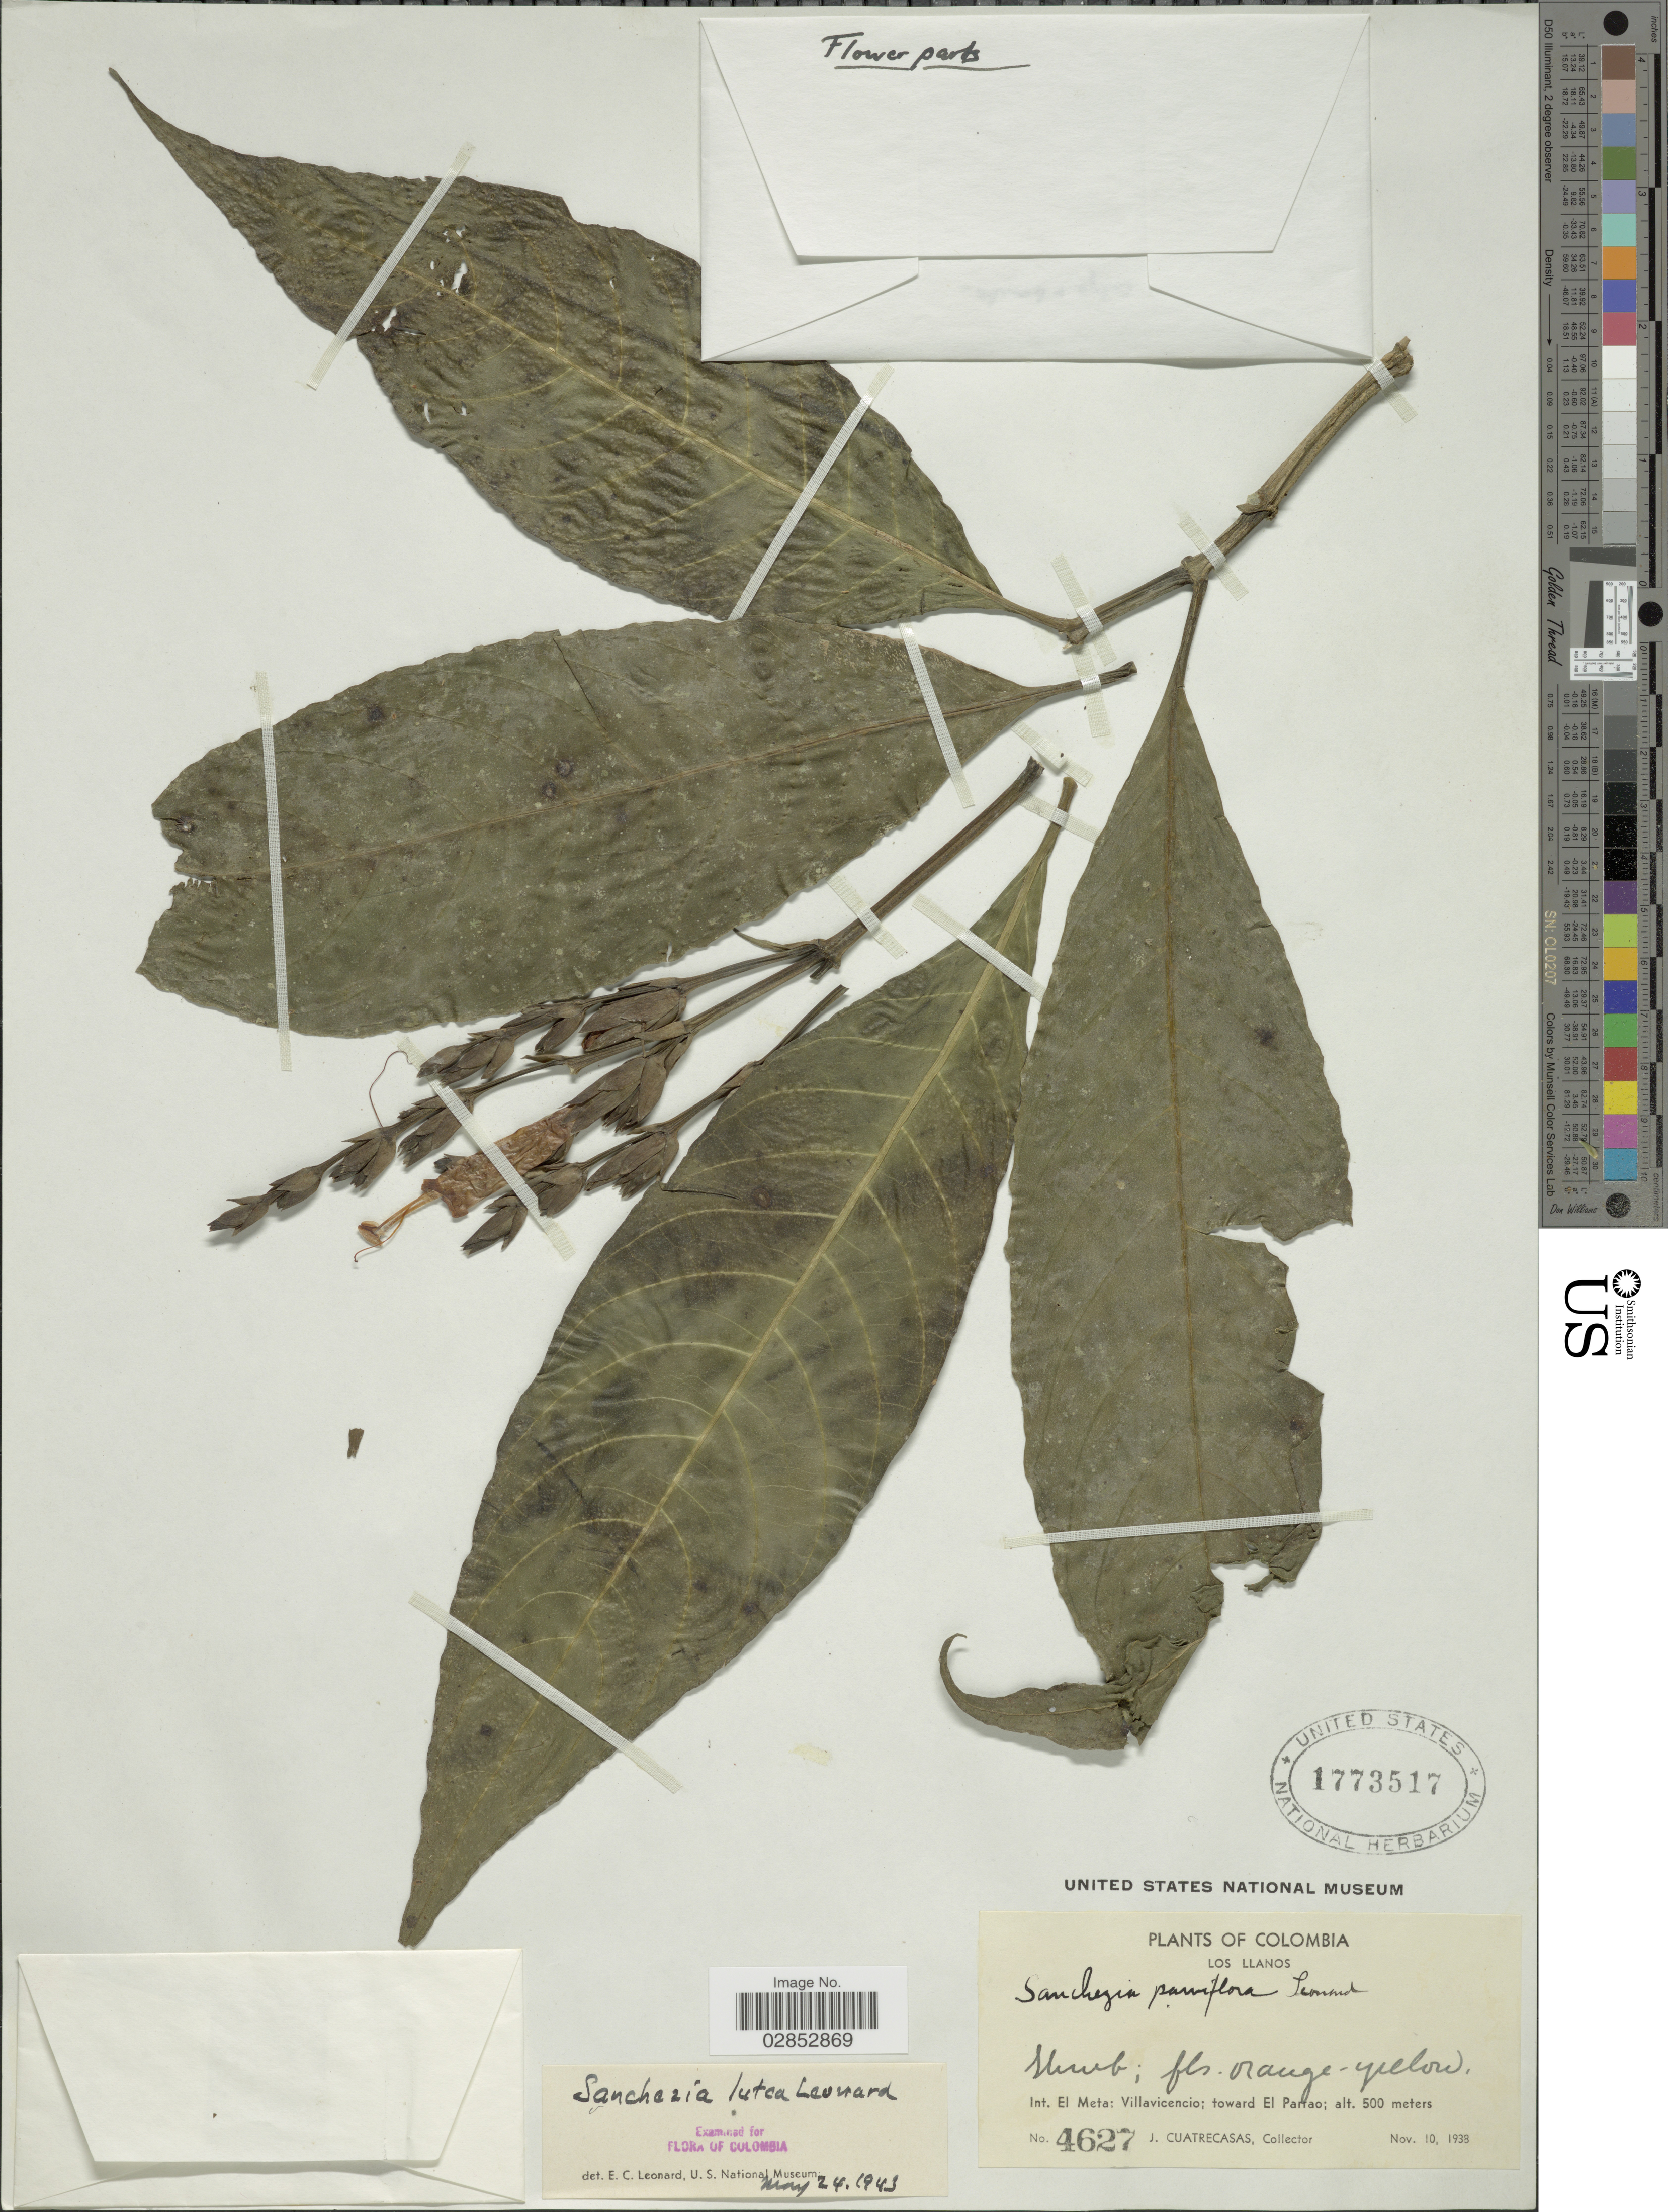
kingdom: Plantae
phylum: Tracheophyta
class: Magnoliopsida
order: Lamiales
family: Acanthaceae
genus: Sanchezia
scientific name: Sanchezia parviflora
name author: Leonard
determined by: Azevedo, Igor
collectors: J. Cuatrecasas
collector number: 4627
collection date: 1938-11-10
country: Colombia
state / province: Meta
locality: Los Llanos. Int. El Meta: Villavicencio; toward El Panao.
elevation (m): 500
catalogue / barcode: US 1773517